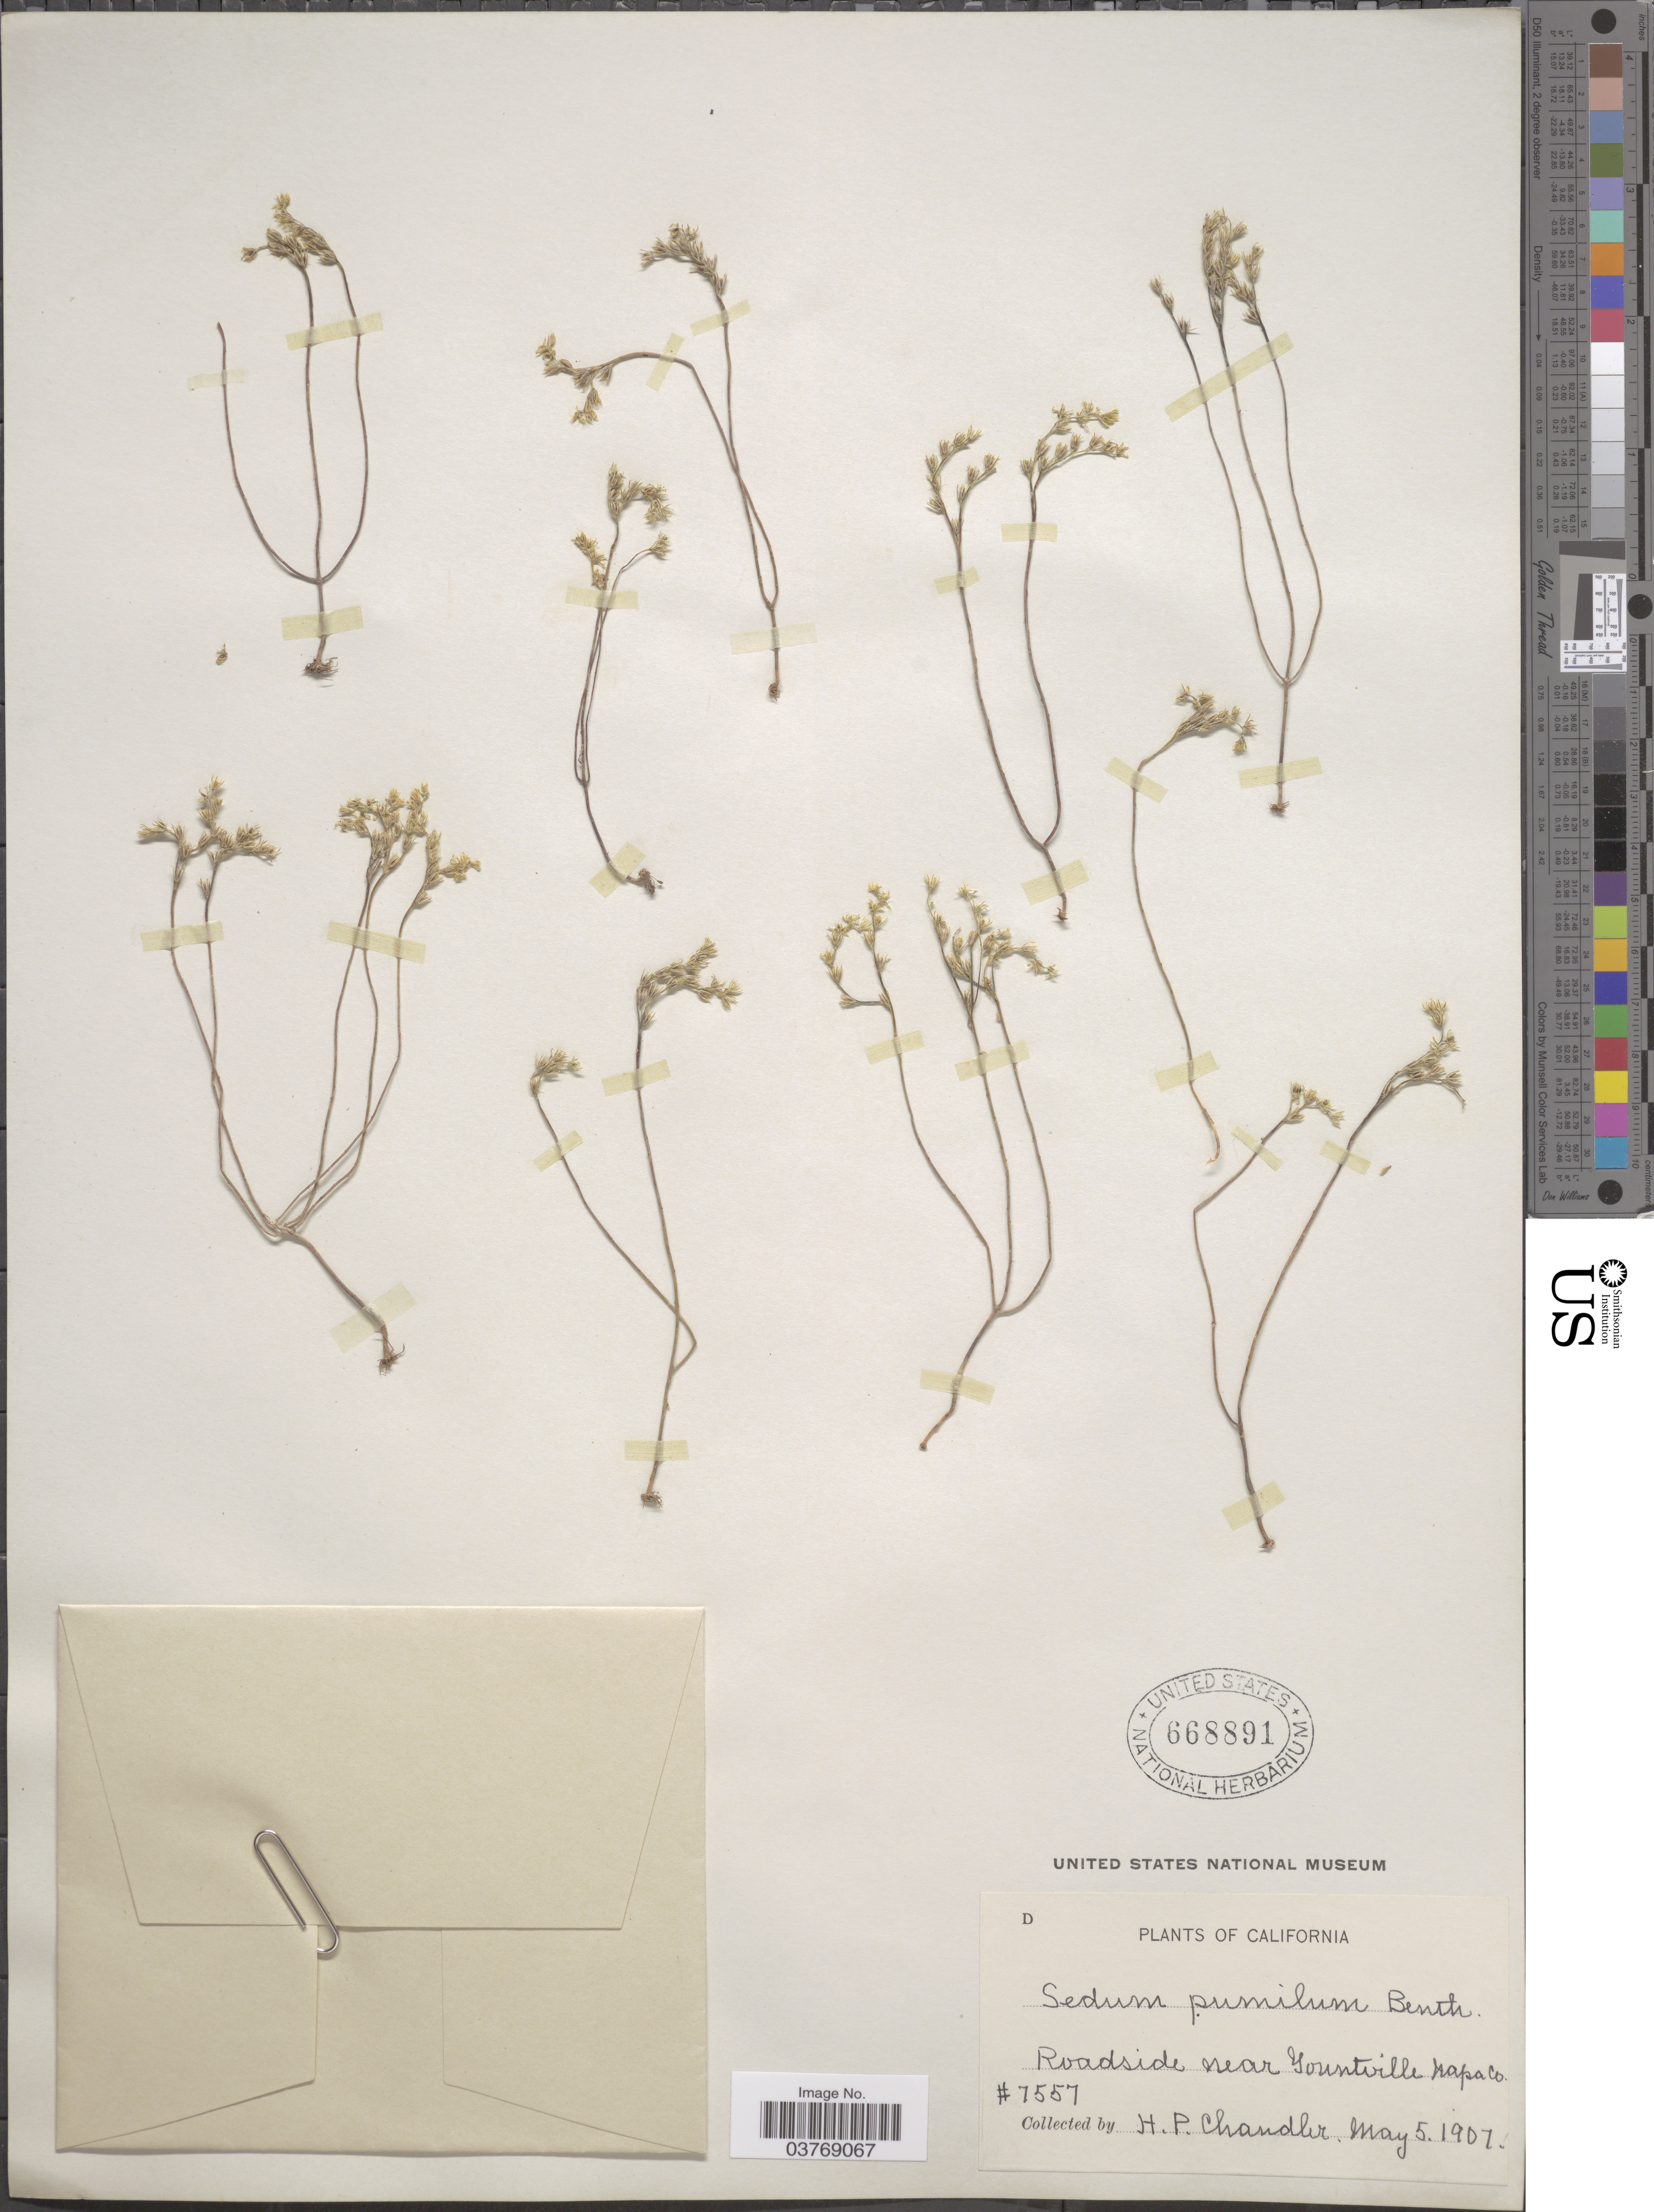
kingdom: Plantae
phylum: Tracheophyta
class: Magnoliopsida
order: Saxifragales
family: Crassulaceae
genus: Sedella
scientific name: Sedella pumila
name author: (Benth.) Britton & Rose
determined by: U.S. National Herbarium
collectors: H. Chandler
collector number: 7557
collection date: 1907-05-05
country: United States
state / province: California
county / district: Napa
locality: Roadside near Yountville Napa Co.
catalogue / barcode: US 668891